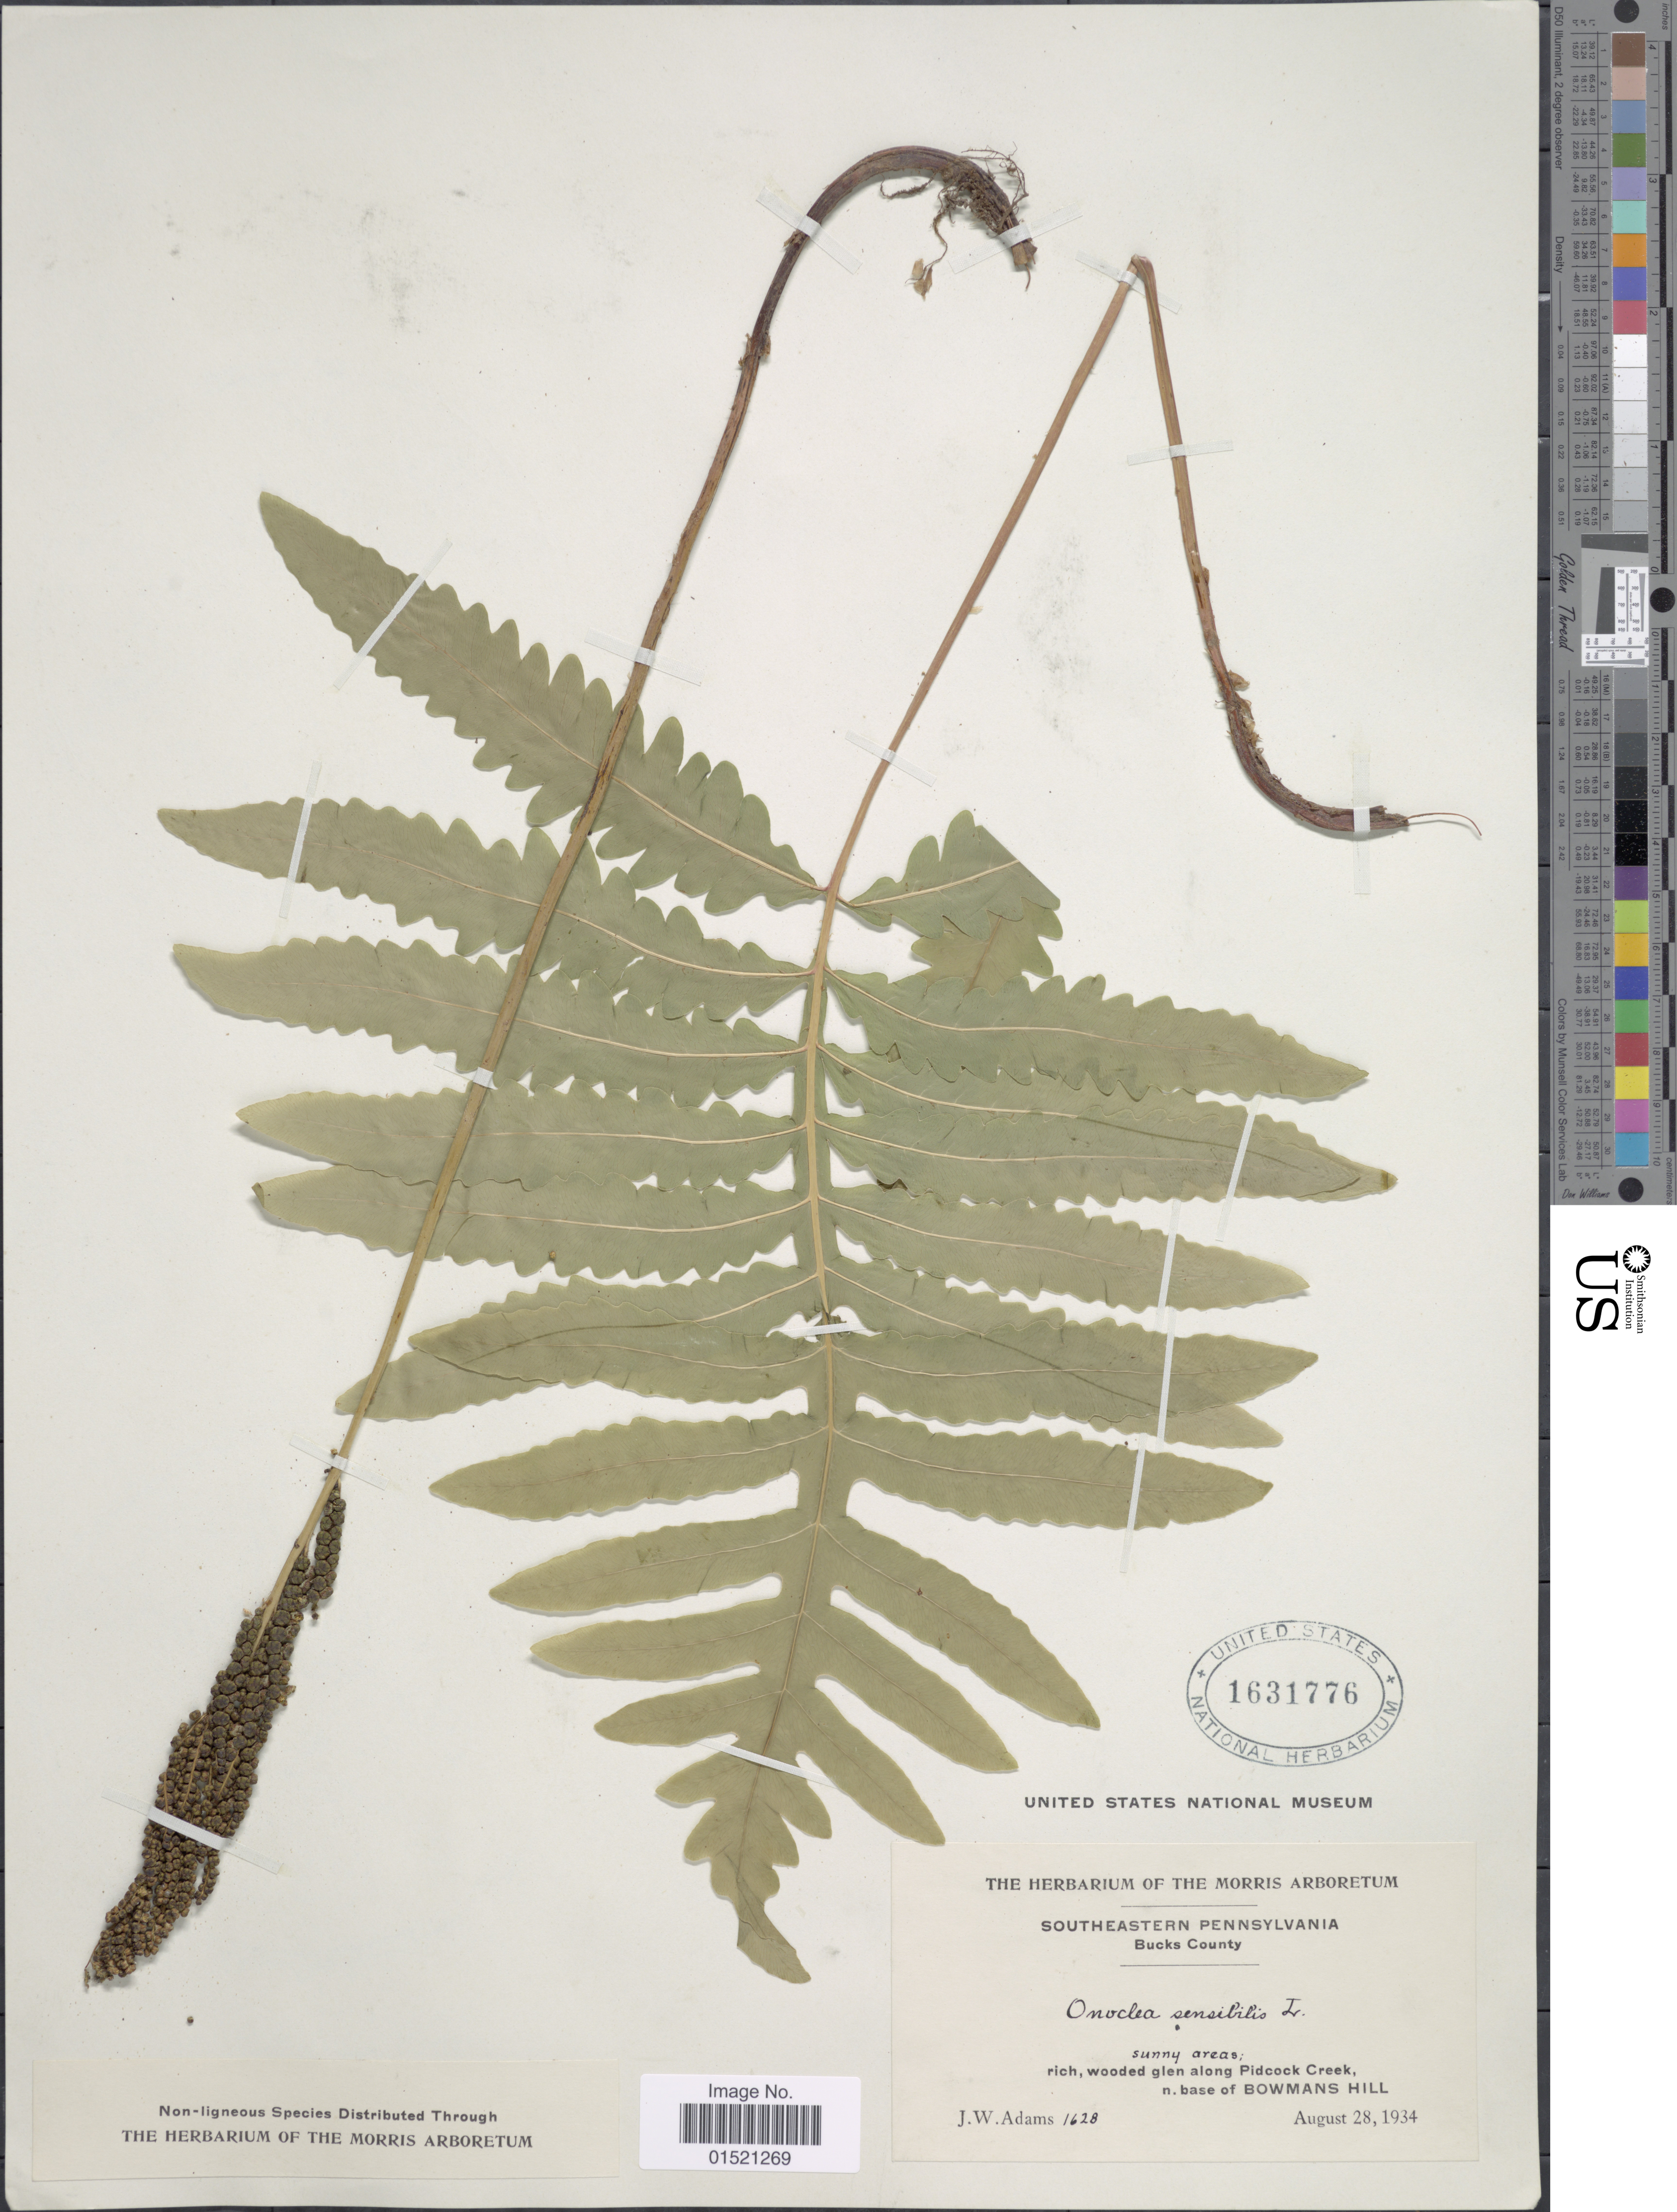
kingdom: Plantae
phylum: Tracheophyta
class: Polypodiopsida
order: Polypodiales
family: Onocleaceae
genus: Onoclea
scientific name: Onoclea sensibilis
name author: L.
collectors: J. Adams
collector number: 1628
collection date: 1934-08-28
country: United States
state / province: Pennsylvania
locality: Southeastern Pennsylvania, Bucks County, sunny areas, rich, wooded glen along Pidcock Creek, n. base of Bowmans Hill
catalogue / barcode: US 1631776